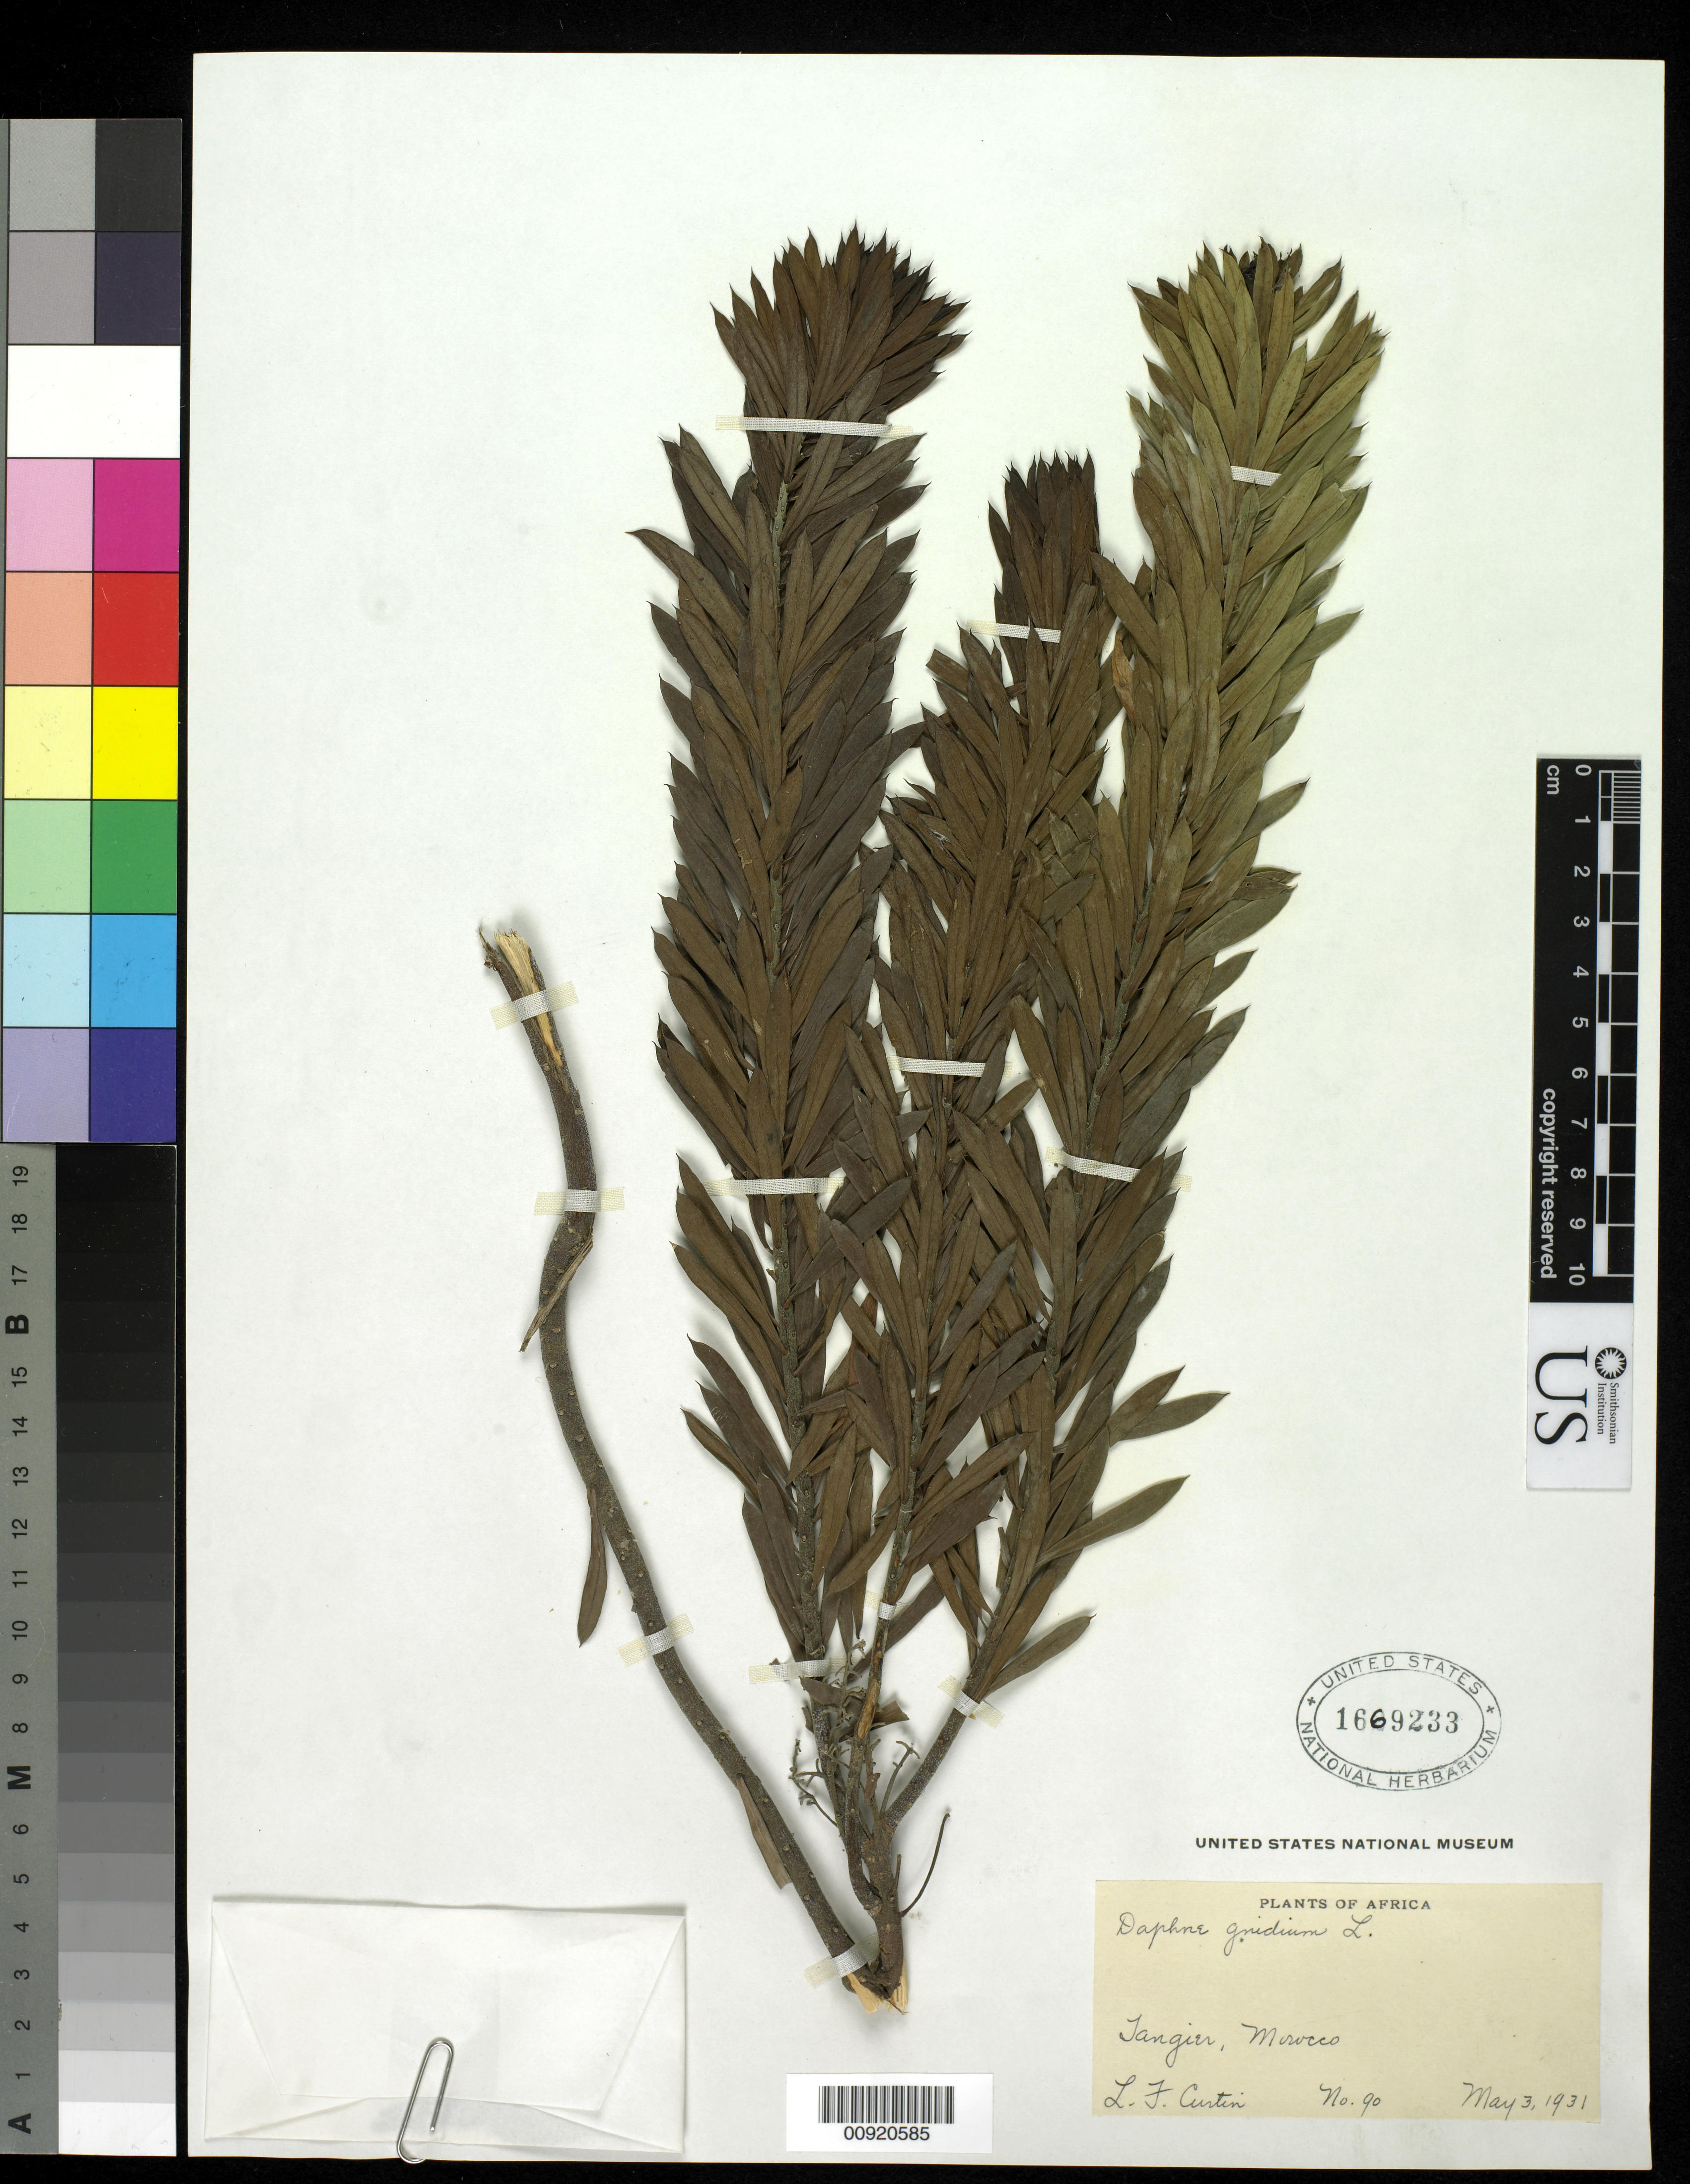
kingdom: Plantae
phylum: Tracheophyta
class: Magnoliopsida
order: Malvales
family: Thymelaeaceae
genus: Daphne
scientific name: Daphne gnidium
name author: L.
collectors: L. Curtin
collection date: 1931-05-03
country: Morocco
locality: Tangier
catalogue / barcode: US 1669233